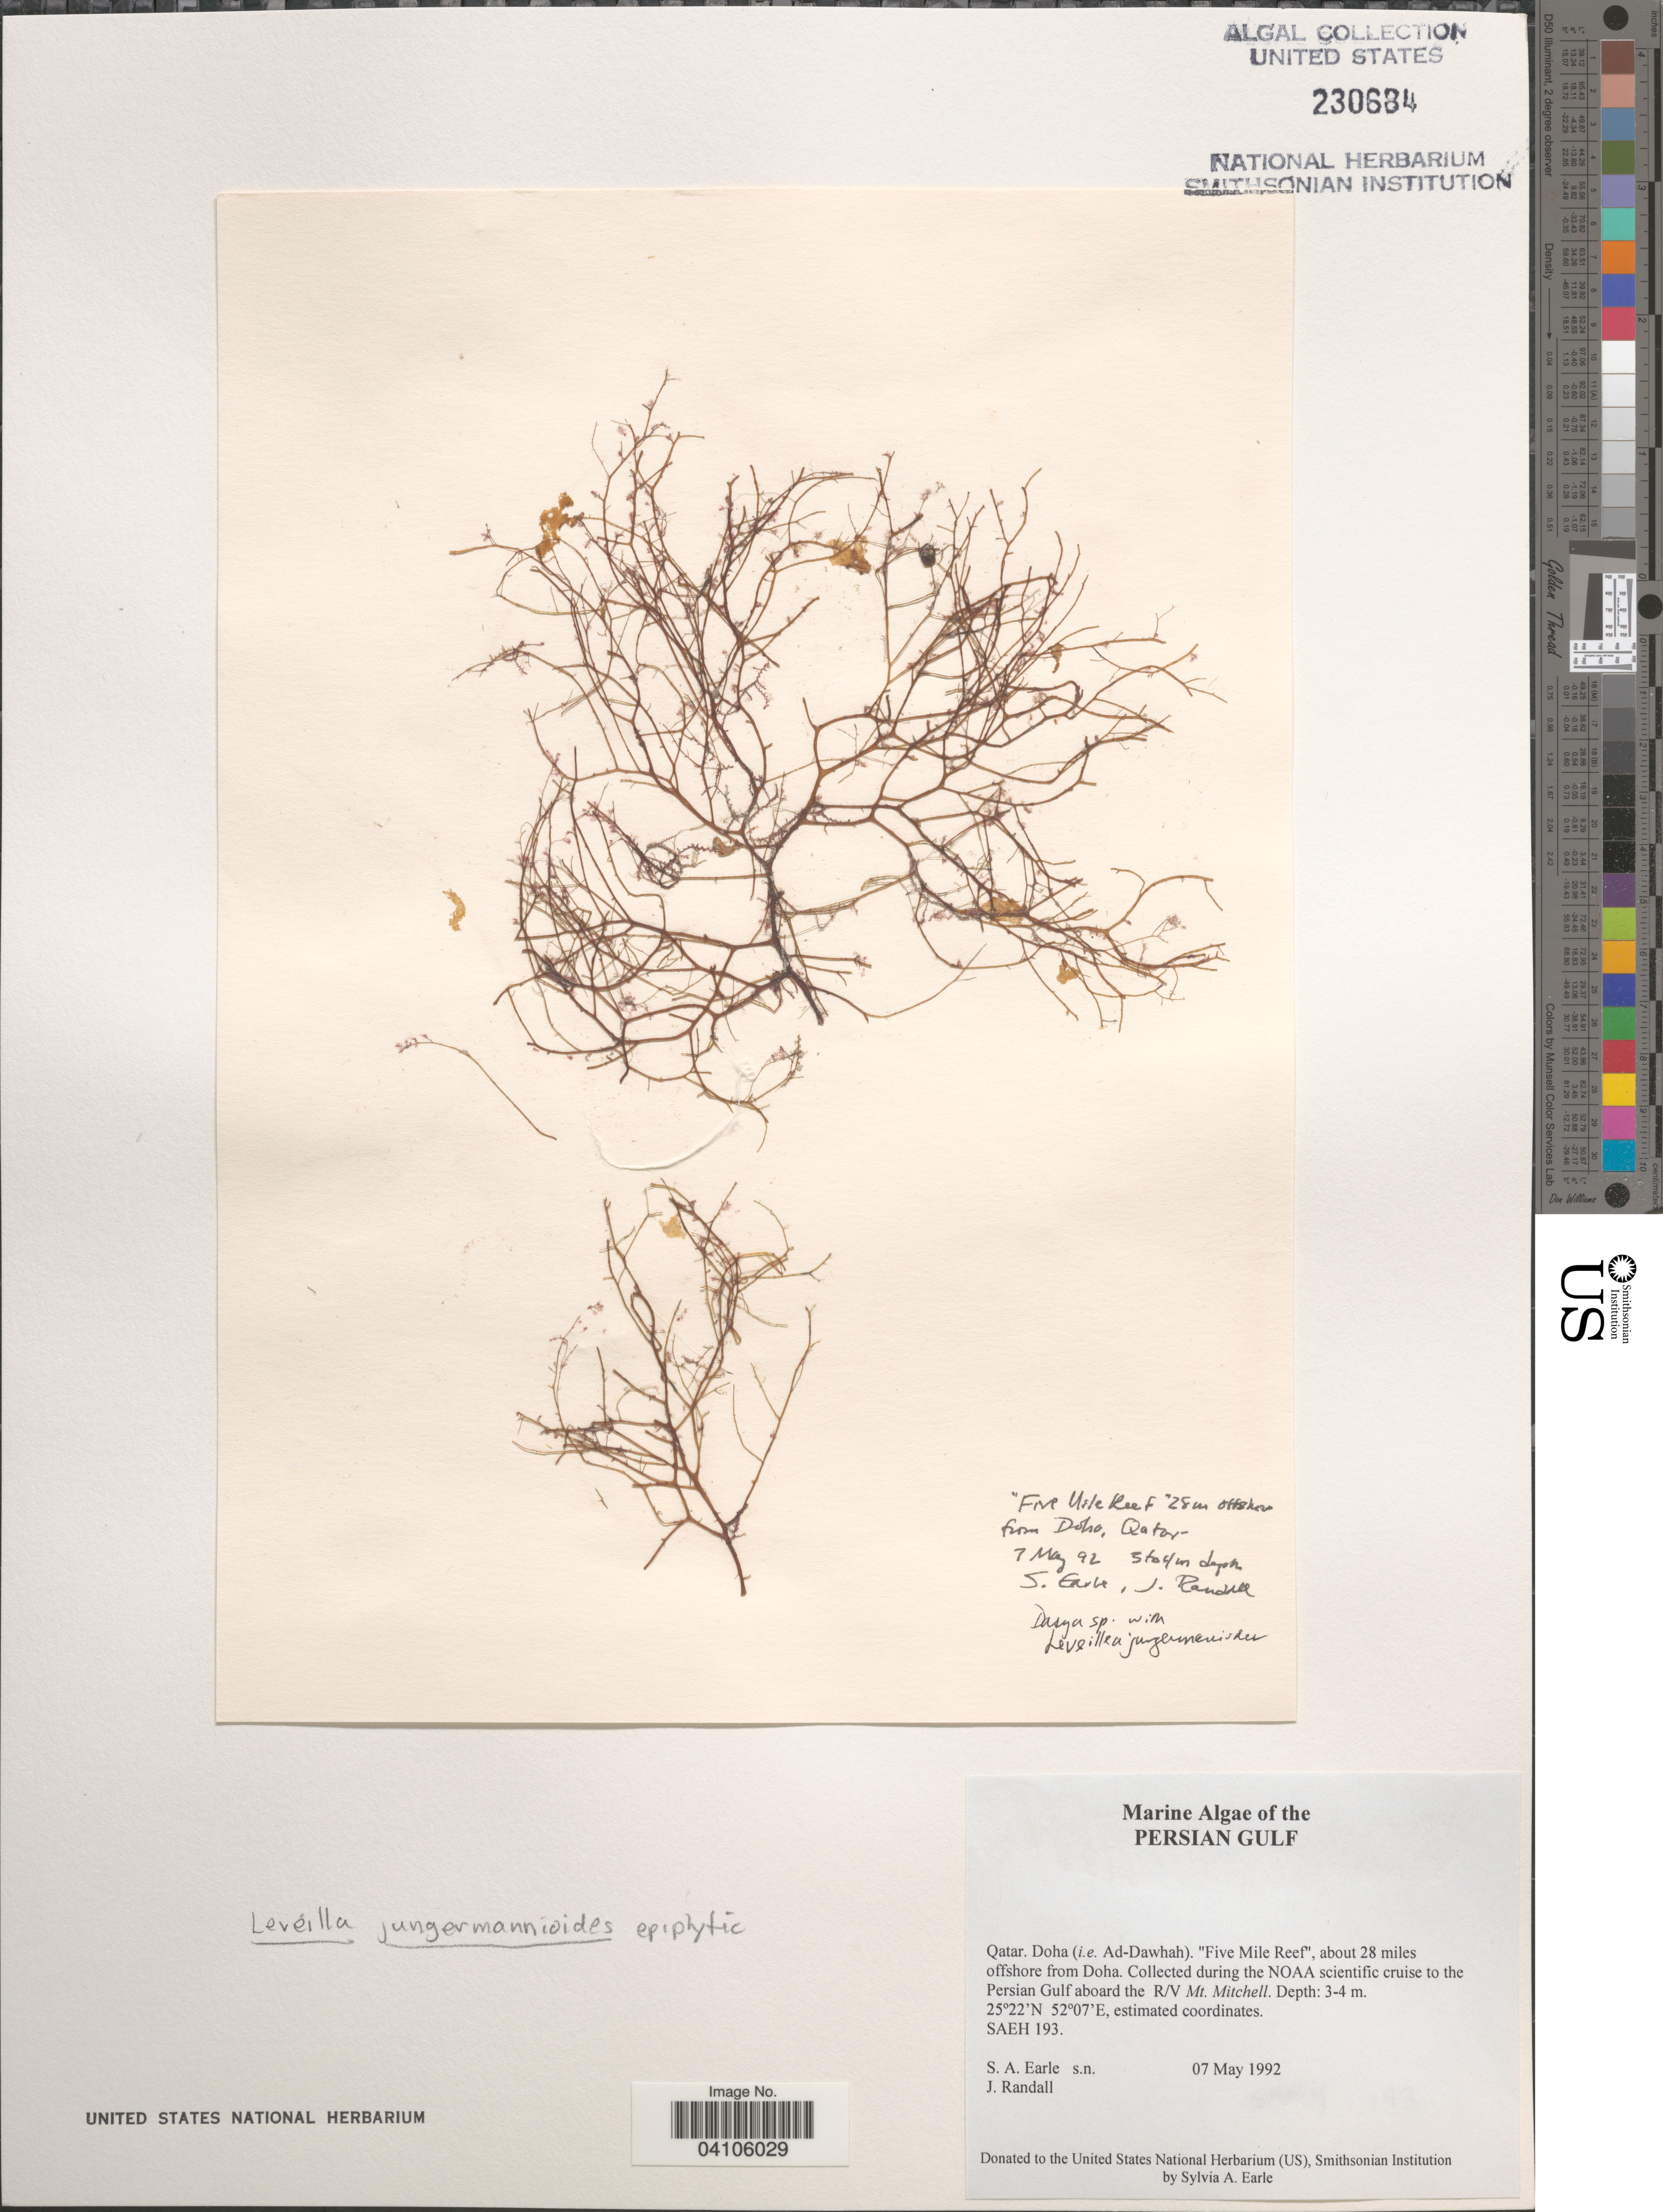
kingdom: Plantae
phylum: Rhodophyta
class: Florideophyceae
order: Ceramiales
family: Rhodomelaceae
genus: Leveillea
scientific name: Leveillea jungermannioides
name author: (Hering & G. Martens in G. Martens & Hering) Harv.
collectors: S. A. Earle & J. Randall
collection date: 1992-05-07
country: Quatar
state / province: Ad Dawhah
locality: Persian Gulf. Qatar. Doha. "Five Mile Reef", about 28 miles offshore from Doha. The NOAA scientific cruise to the Persian Gulf aboard the R/V Mt. Mitchell.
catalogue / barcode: US 230684